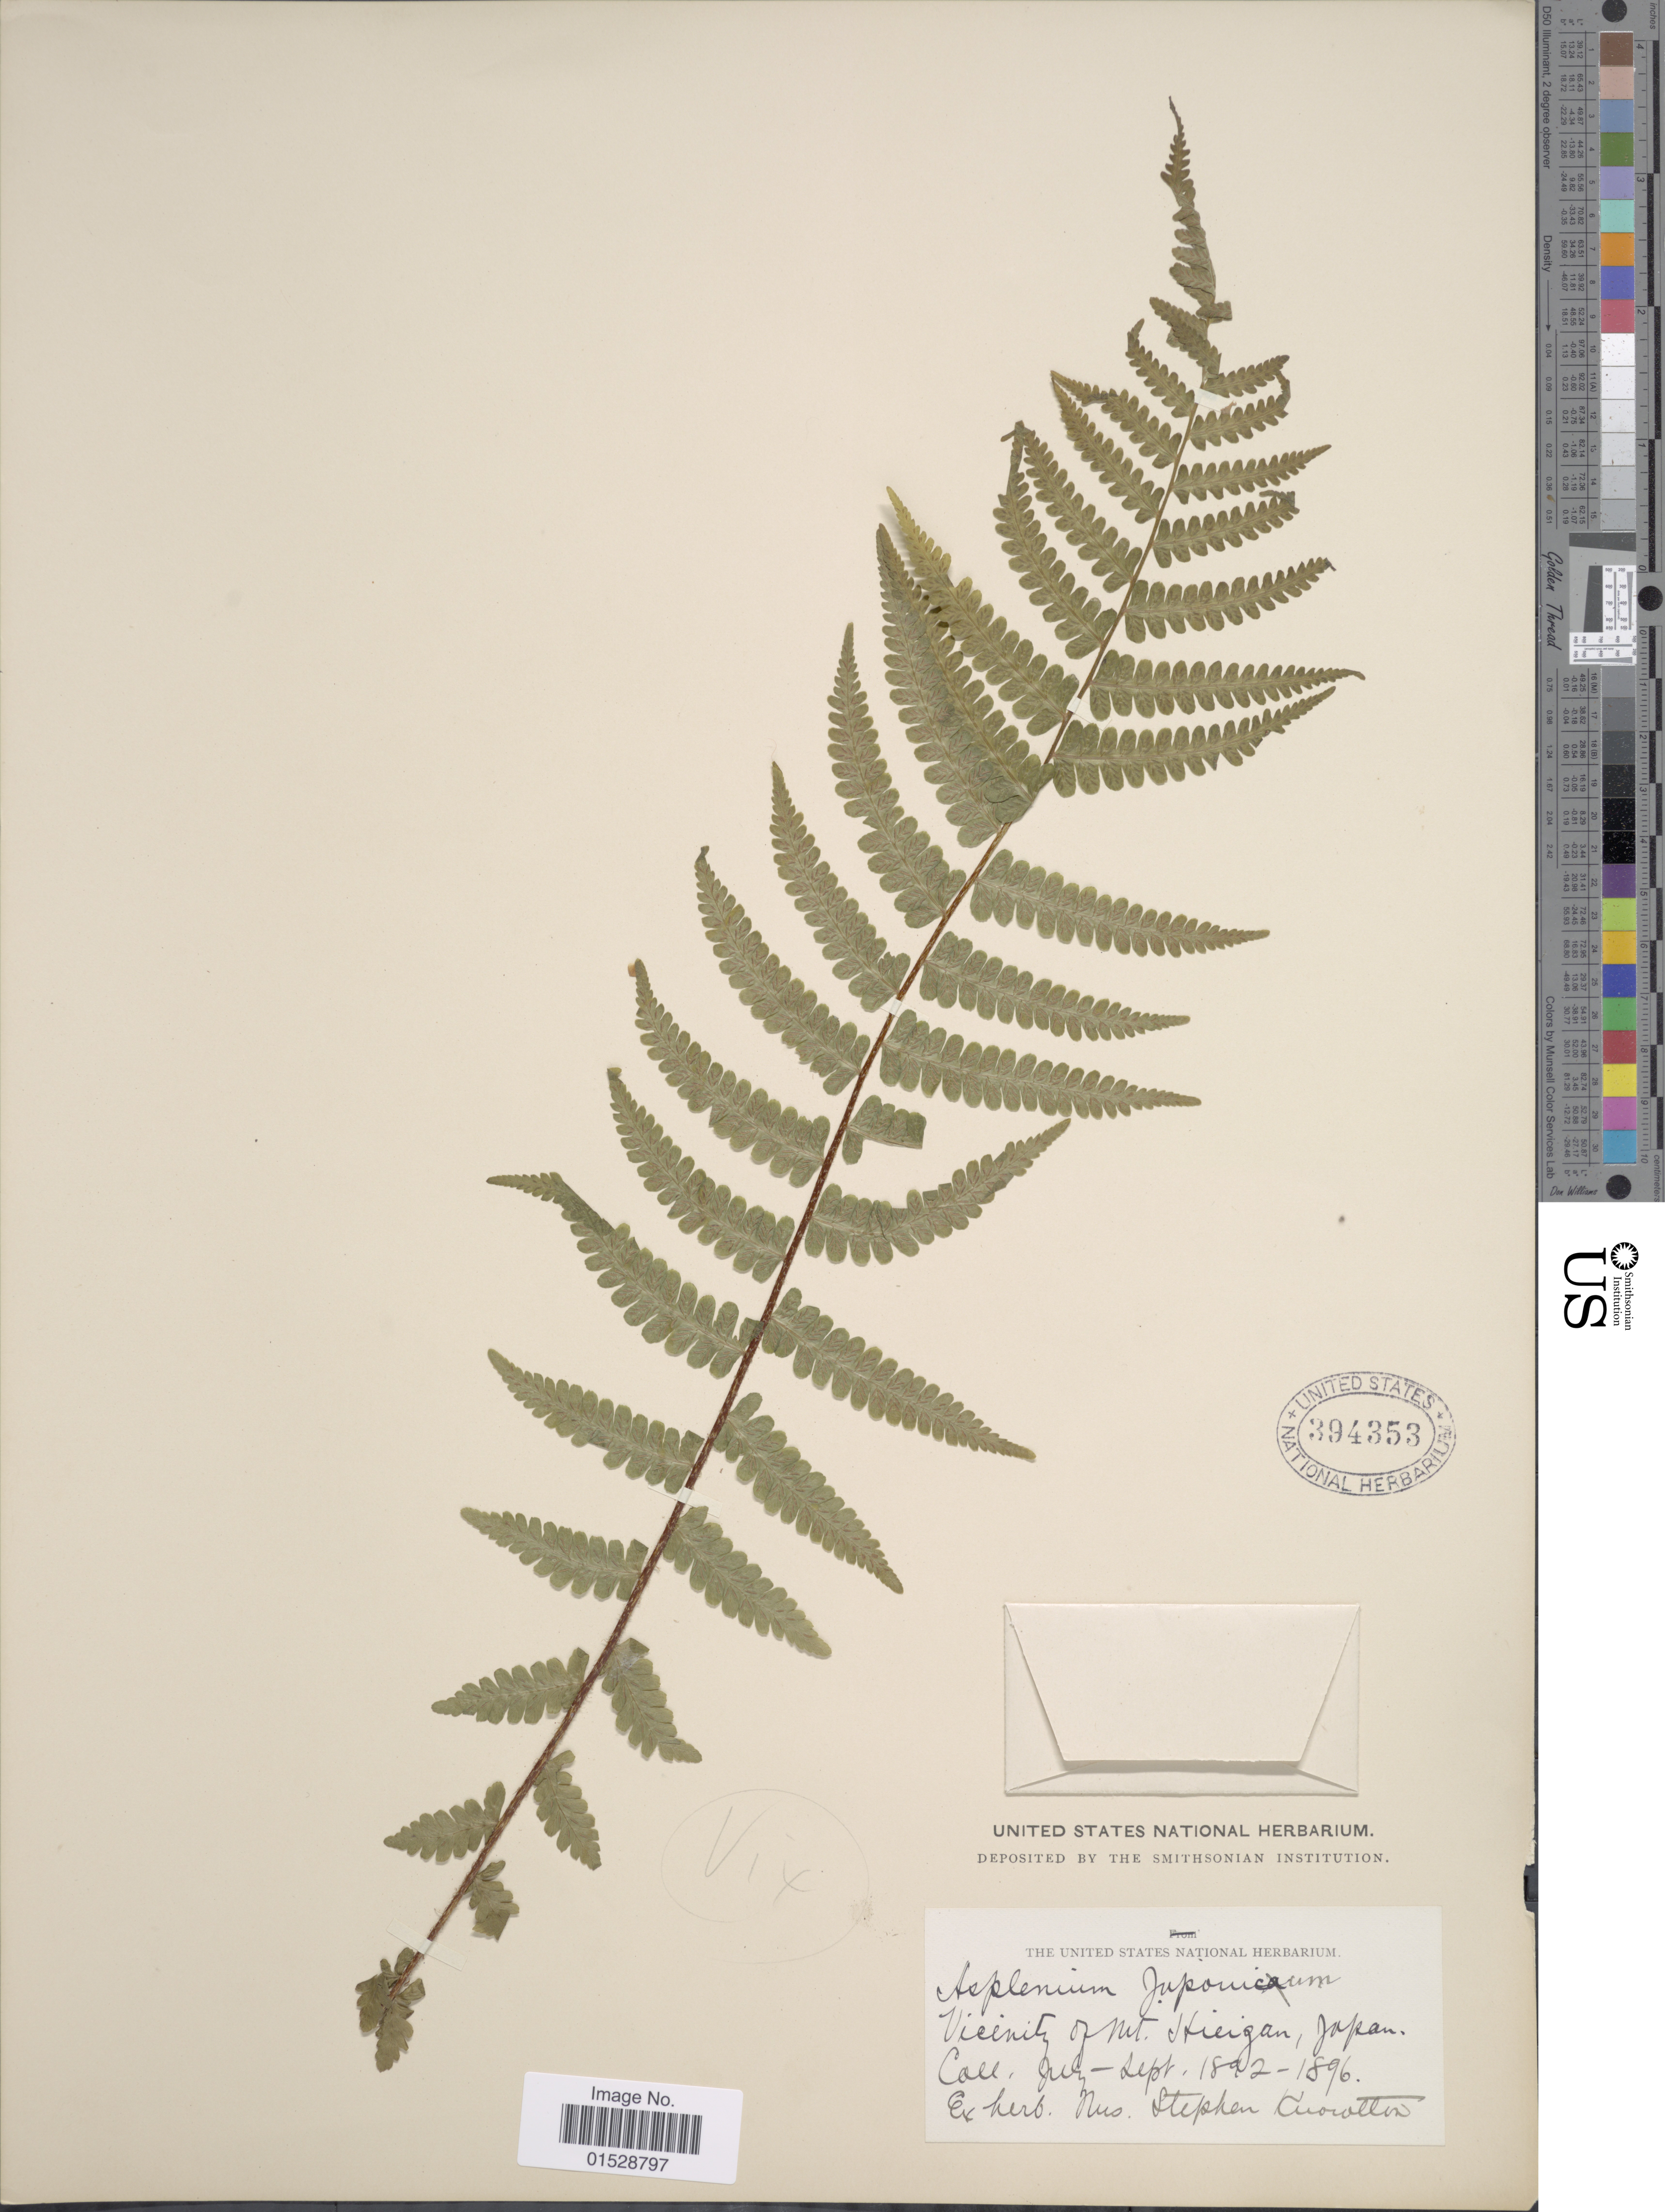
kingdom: Plantae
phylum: Tracheophyta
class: Polypodiopsida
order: Polypodiales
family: Athyriaceae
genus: Deparia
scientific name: Deparia acrostichoides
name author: (Sw.) M. Kato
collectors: ex Herb. Mrs. Stephen Knowlton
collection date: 1892-07/1896-09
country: Japan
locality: Vicinity of Mt. Hieizan, Japan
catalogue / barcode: US 394353